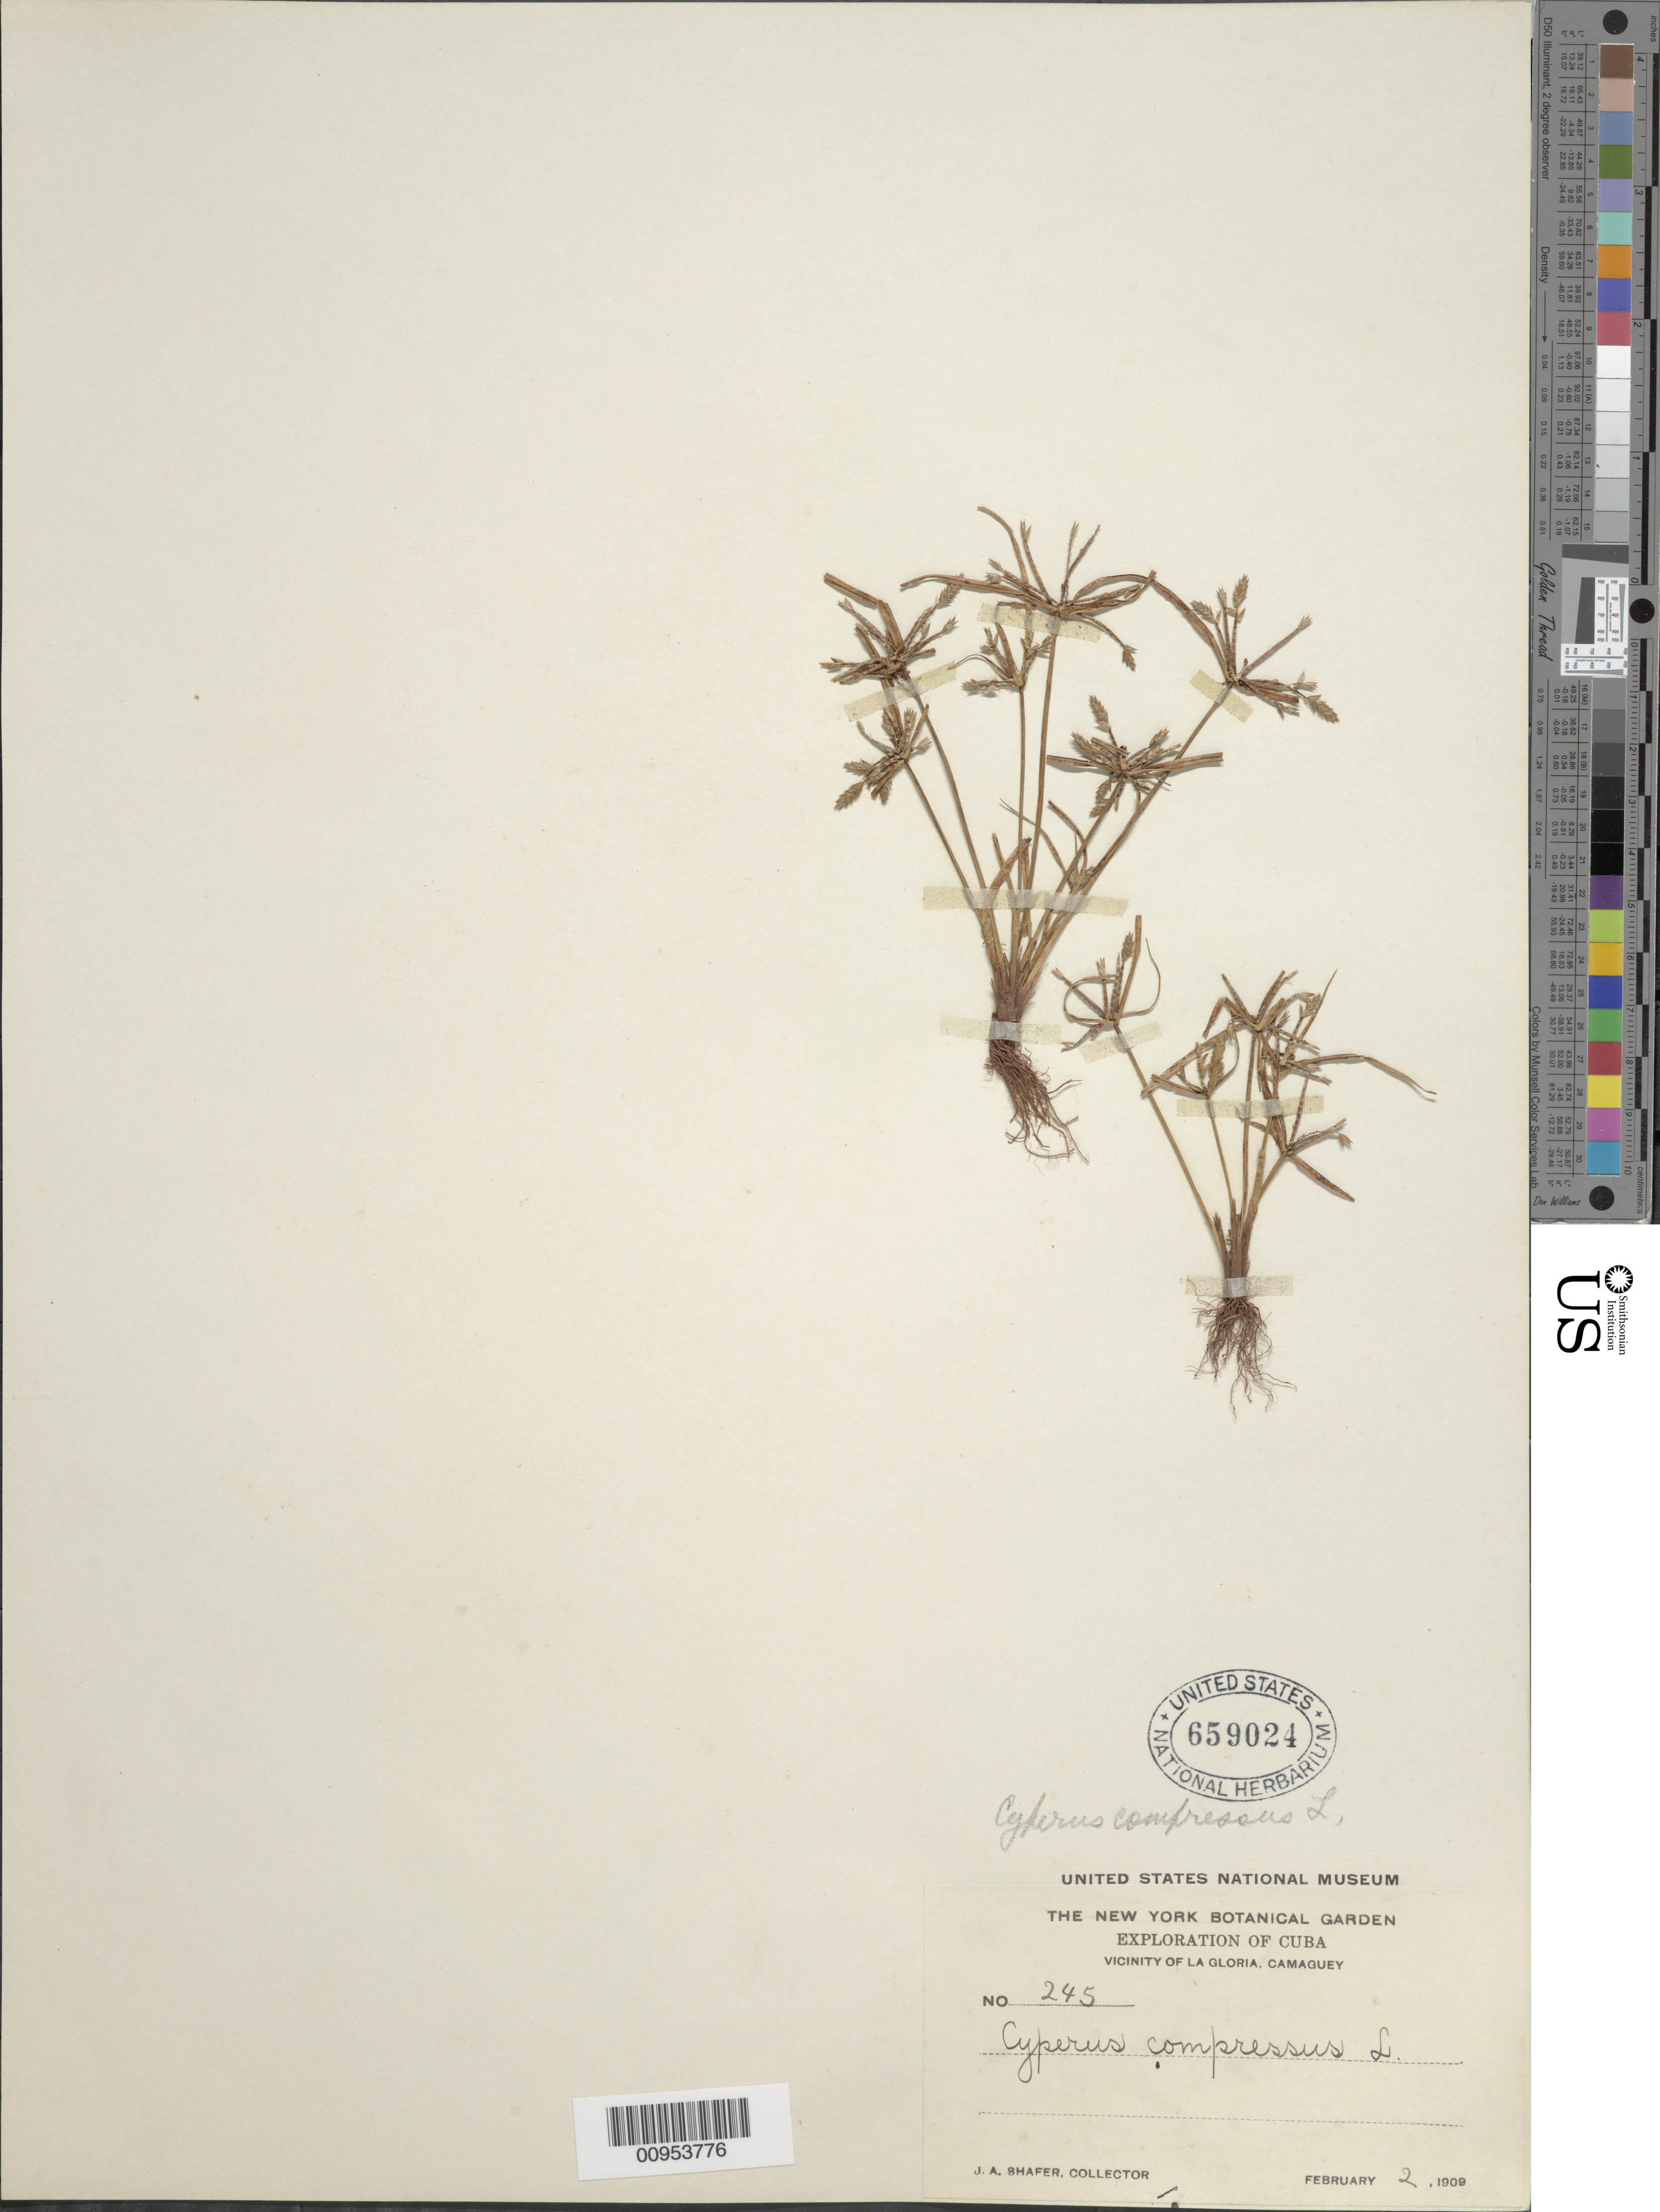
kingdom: Plantae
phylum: Tracheophyta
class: Liliopsida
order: Poales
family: Cyperaceae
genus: Cyperus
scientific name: Cyperus compressus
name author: L.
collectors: J. A. Shafer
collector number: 245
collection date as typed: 02 Feb 1909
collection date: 1909-02-02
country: Cuba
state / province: Camagüey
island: Cuba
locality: Vicinity of La Gloria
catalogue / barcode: US 659024